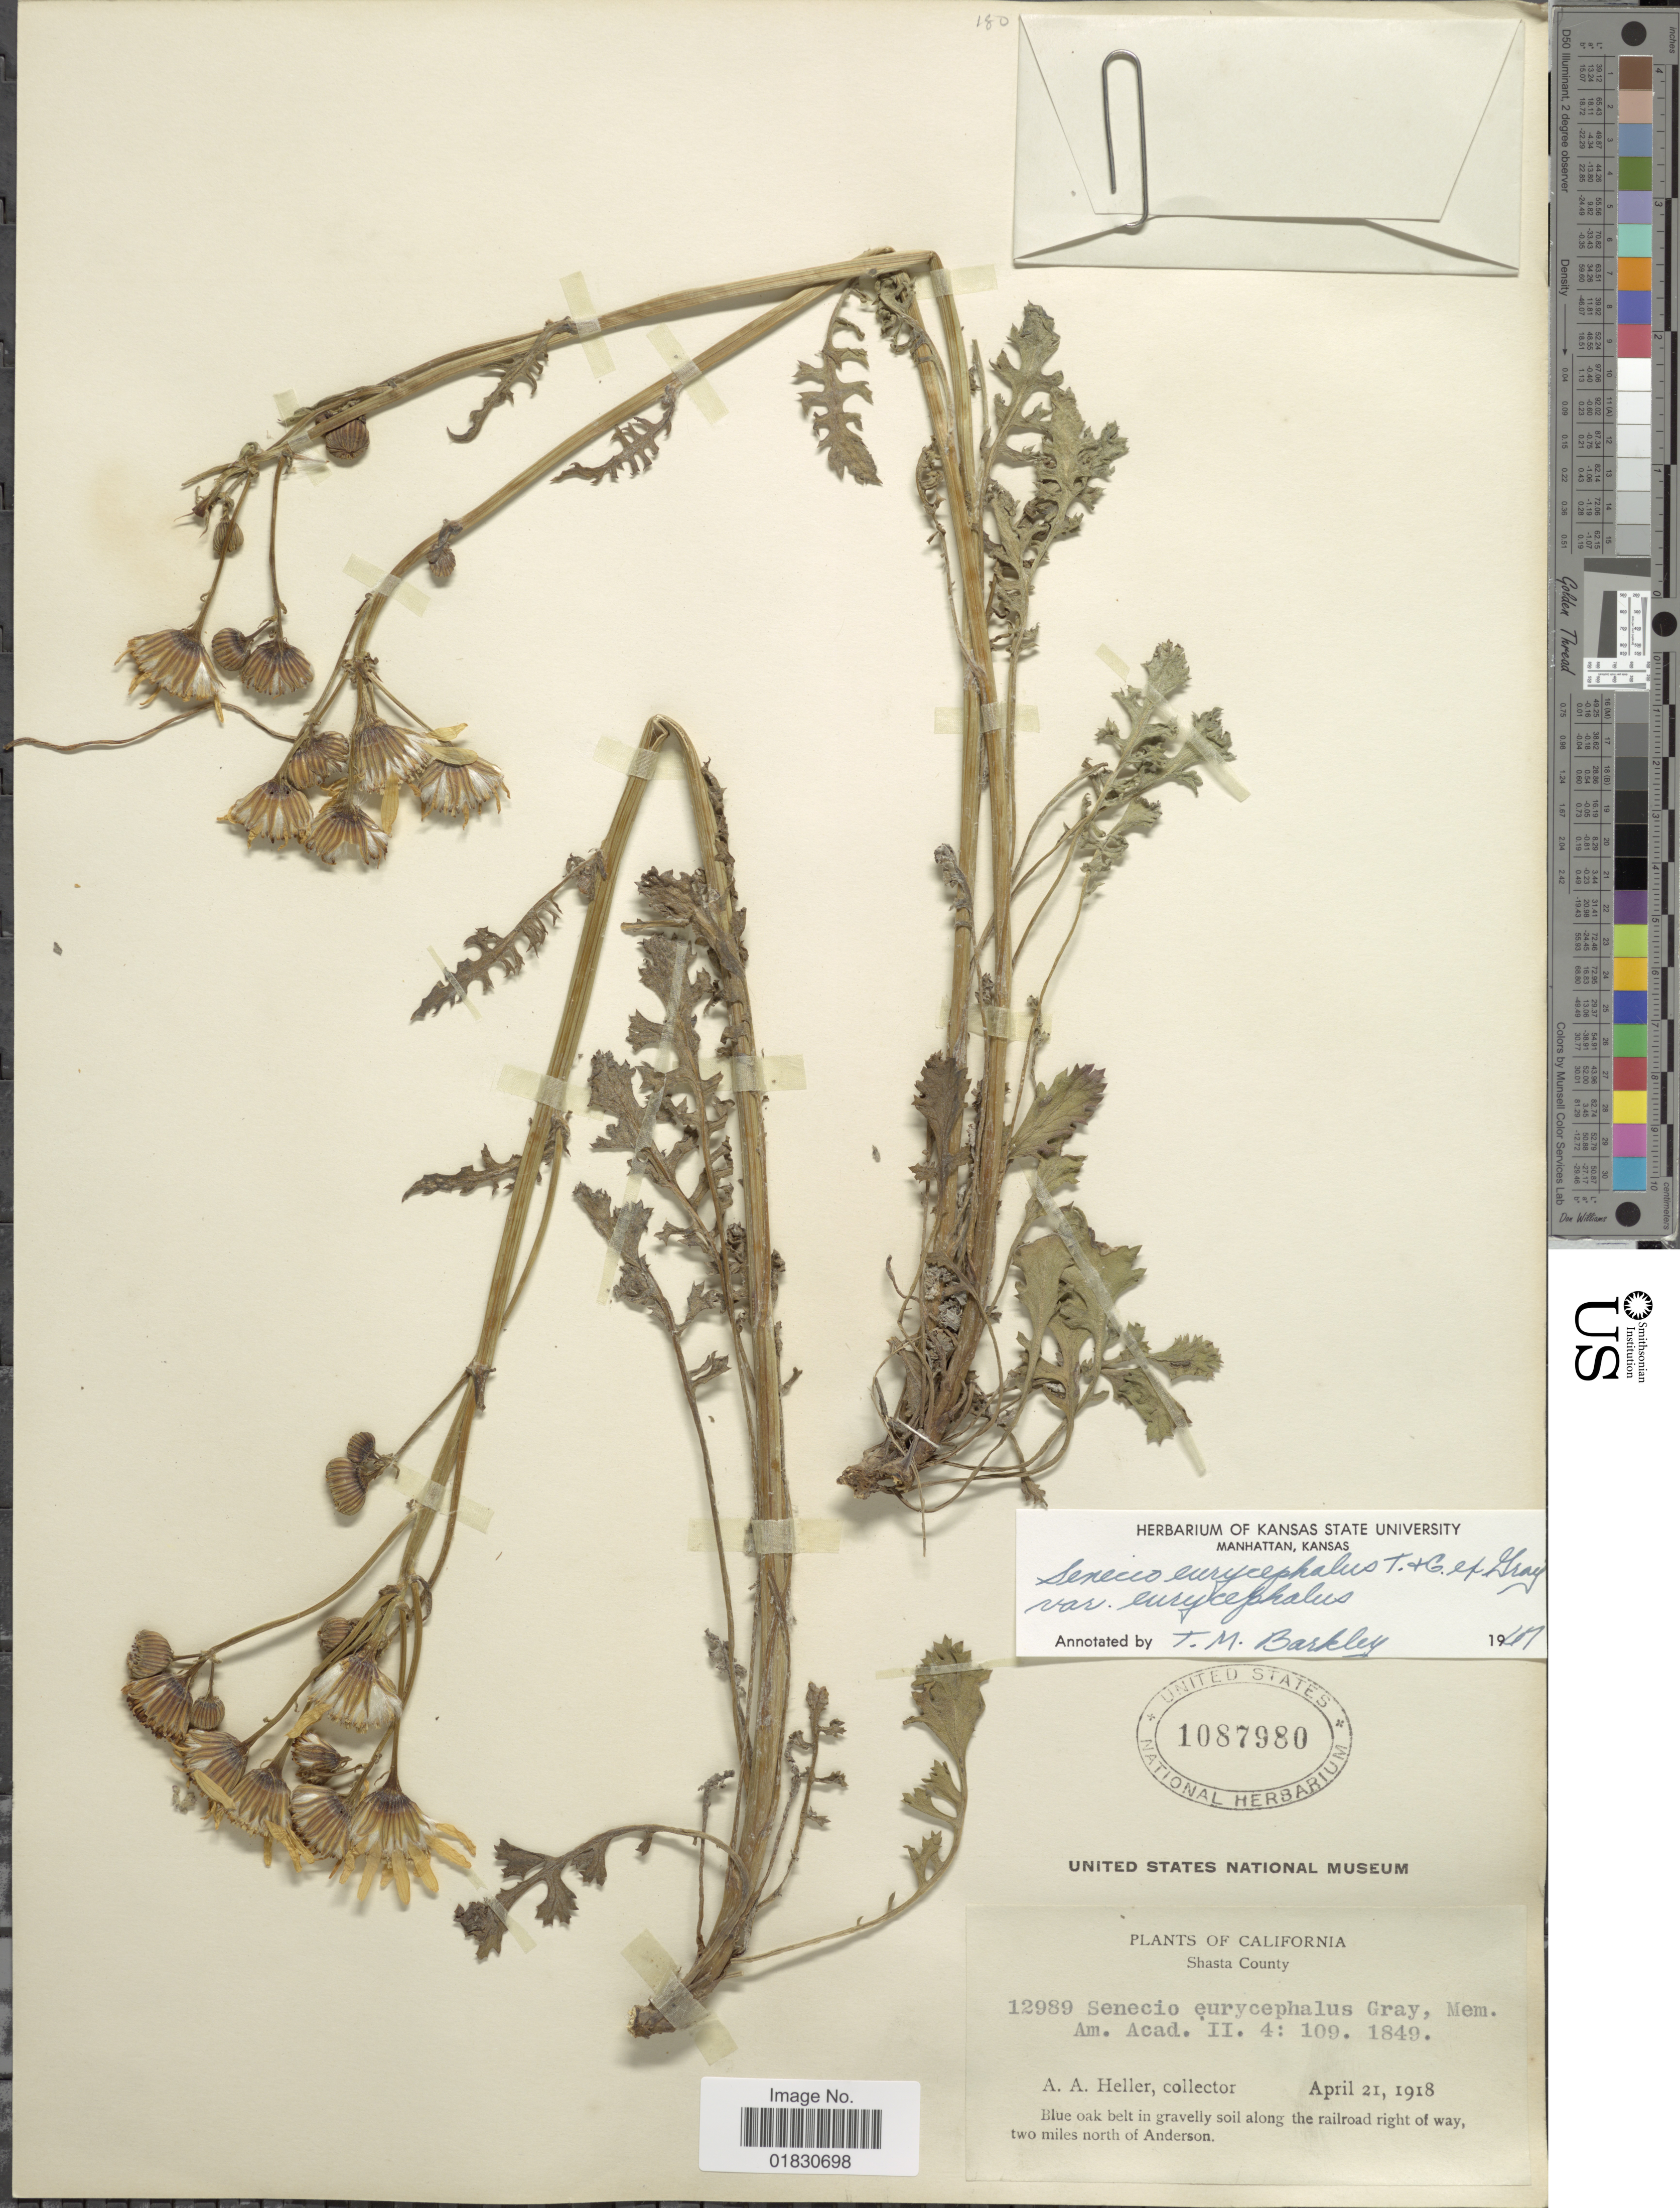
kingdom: Plantae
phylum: Tracheophyta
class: Magnoliopsida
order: Asterales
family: Asteraceae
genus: Packera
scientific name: Packera eurycephala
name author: (Torr. & A. Gray) W.A. Weber & Á. Löve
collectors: A. A. Heller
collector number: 12989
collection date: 1918-04-21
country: United States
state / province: California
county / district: Shasta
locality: Shasta County, Blue Oak belt in gravelly soil along the railroad right of way, two miles north of Anderson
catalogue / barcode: US 1087980